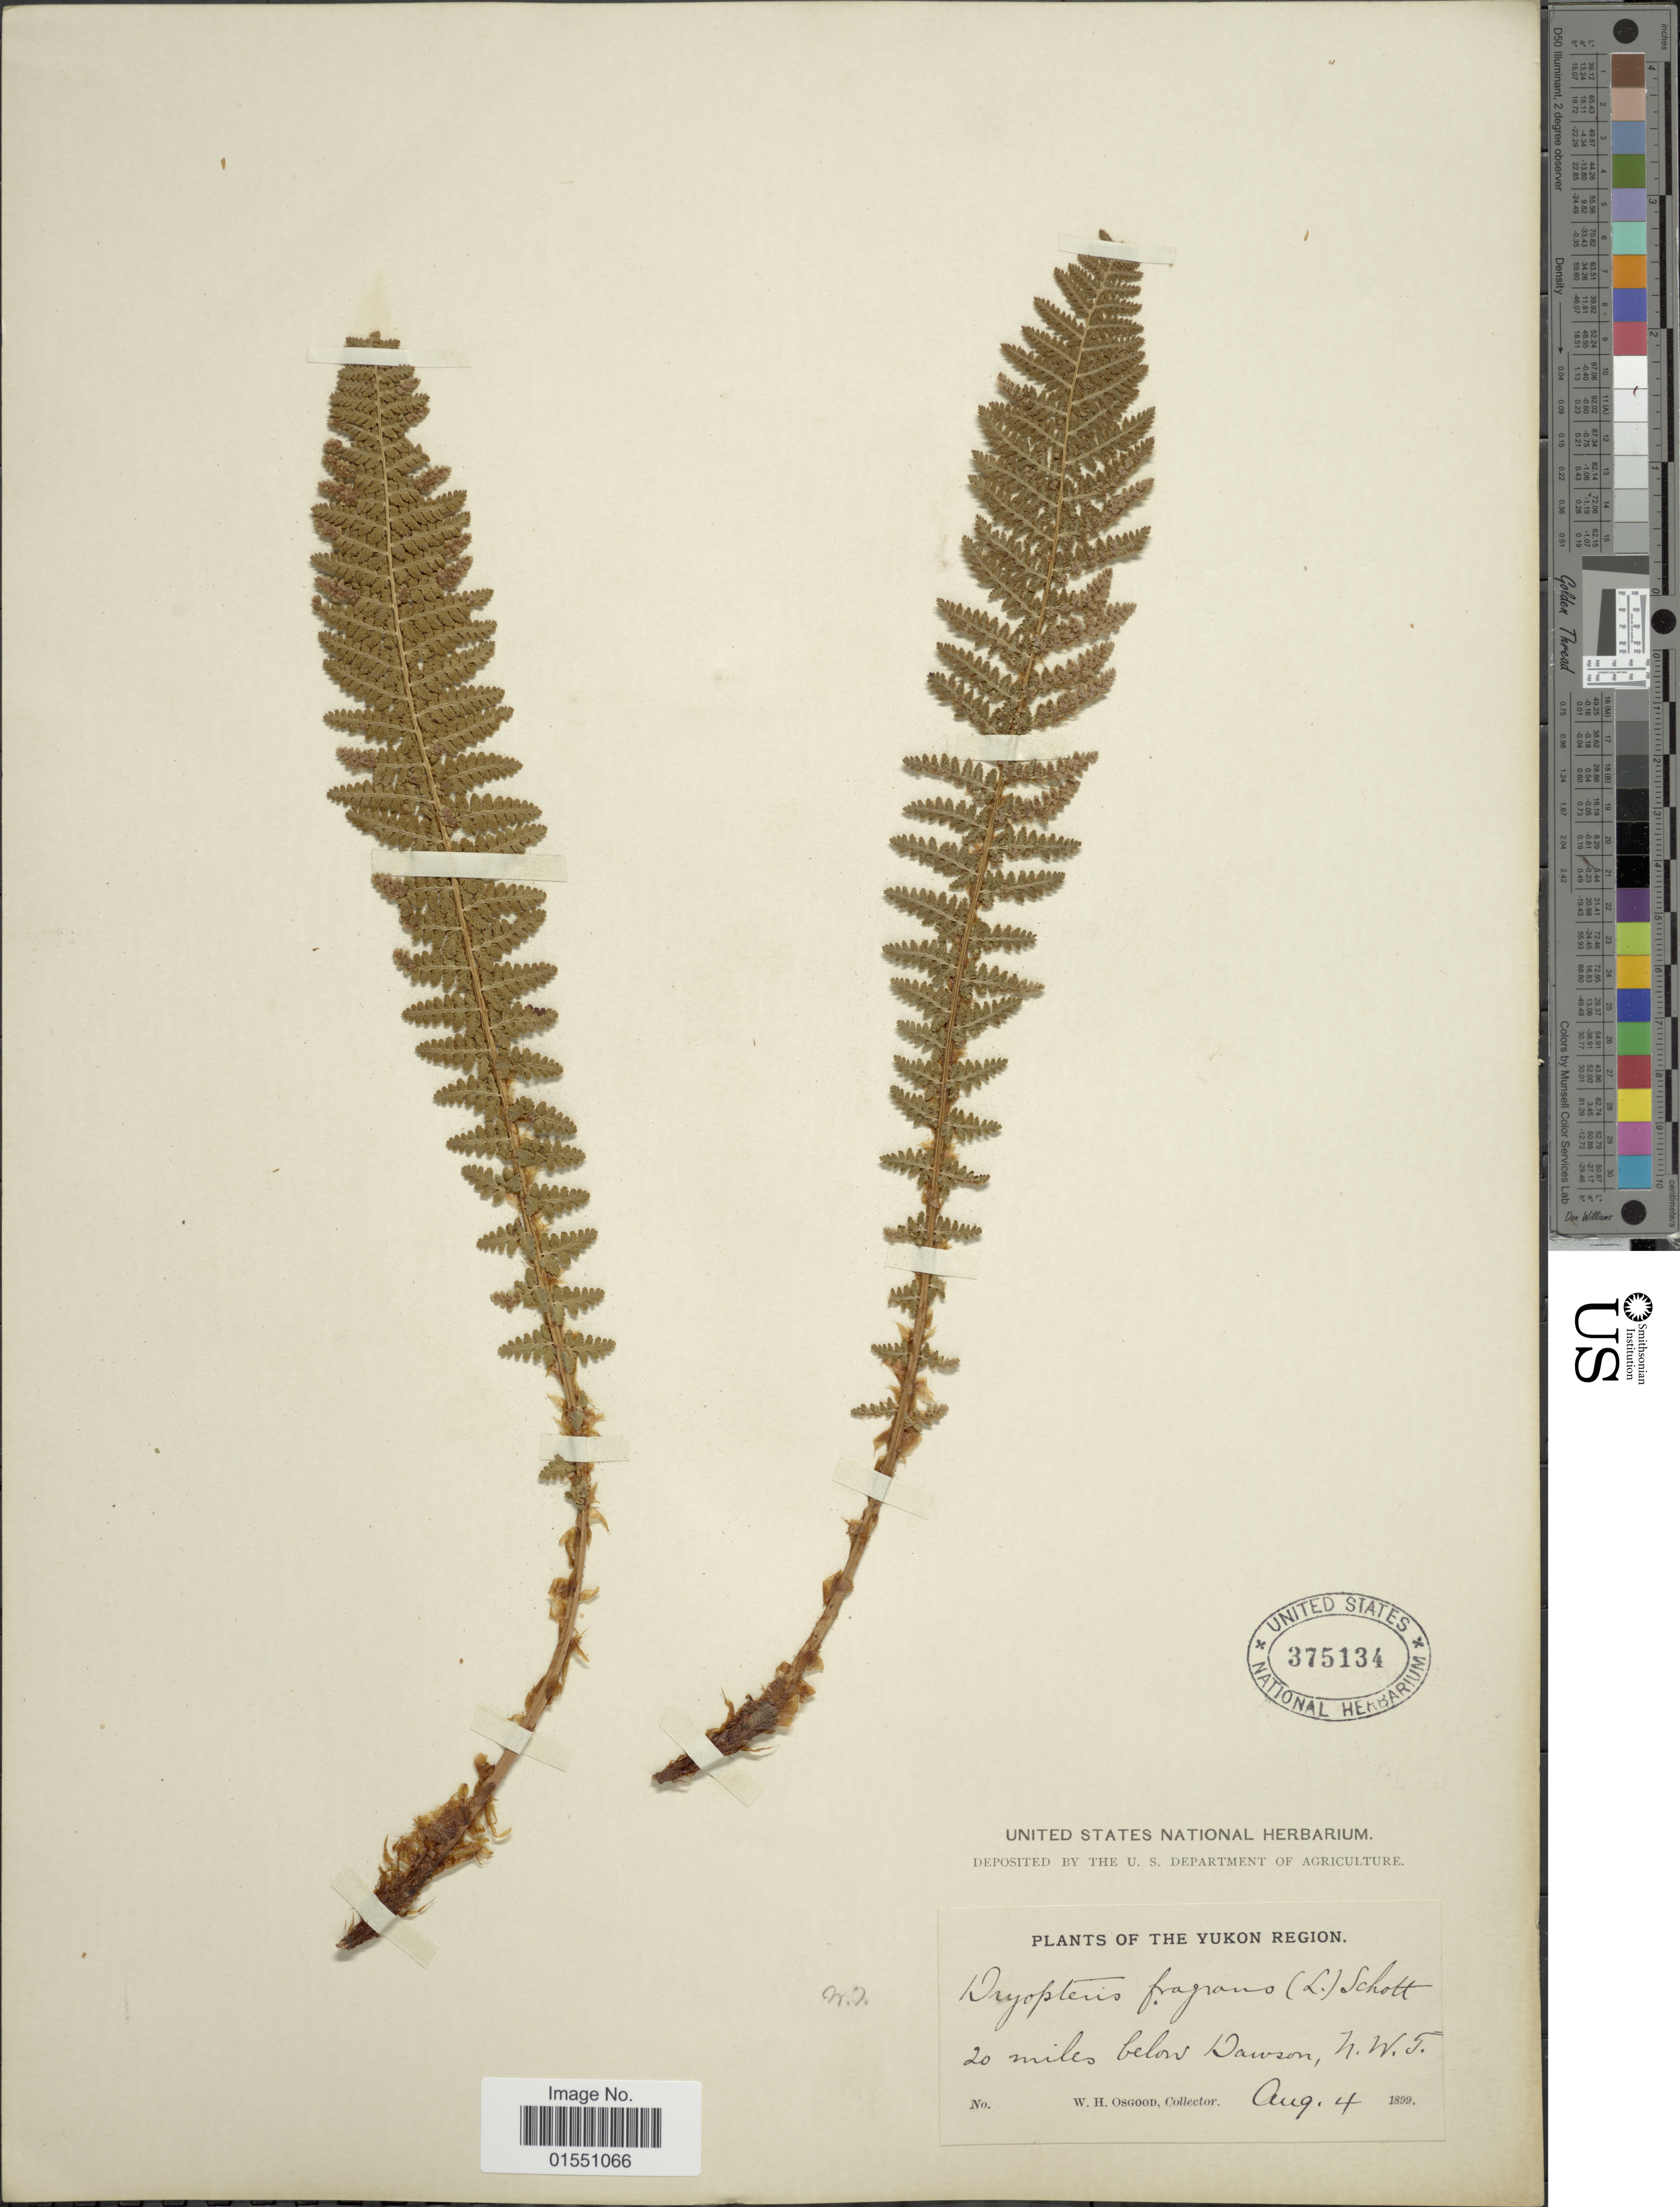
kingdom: Plantae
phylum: Tracheophyta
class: Polypodiopsida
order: Polypodiales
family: Dryopteridaceae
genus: Dryopteris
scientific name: Dryopteris fragrans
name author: (L.) Schott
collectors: W. Osgood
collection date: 1899-08-04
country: Canada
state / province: Yukon Territory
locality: Yukon Region. 20 miles below Dawson, N. W. T.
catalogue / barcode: US 375134